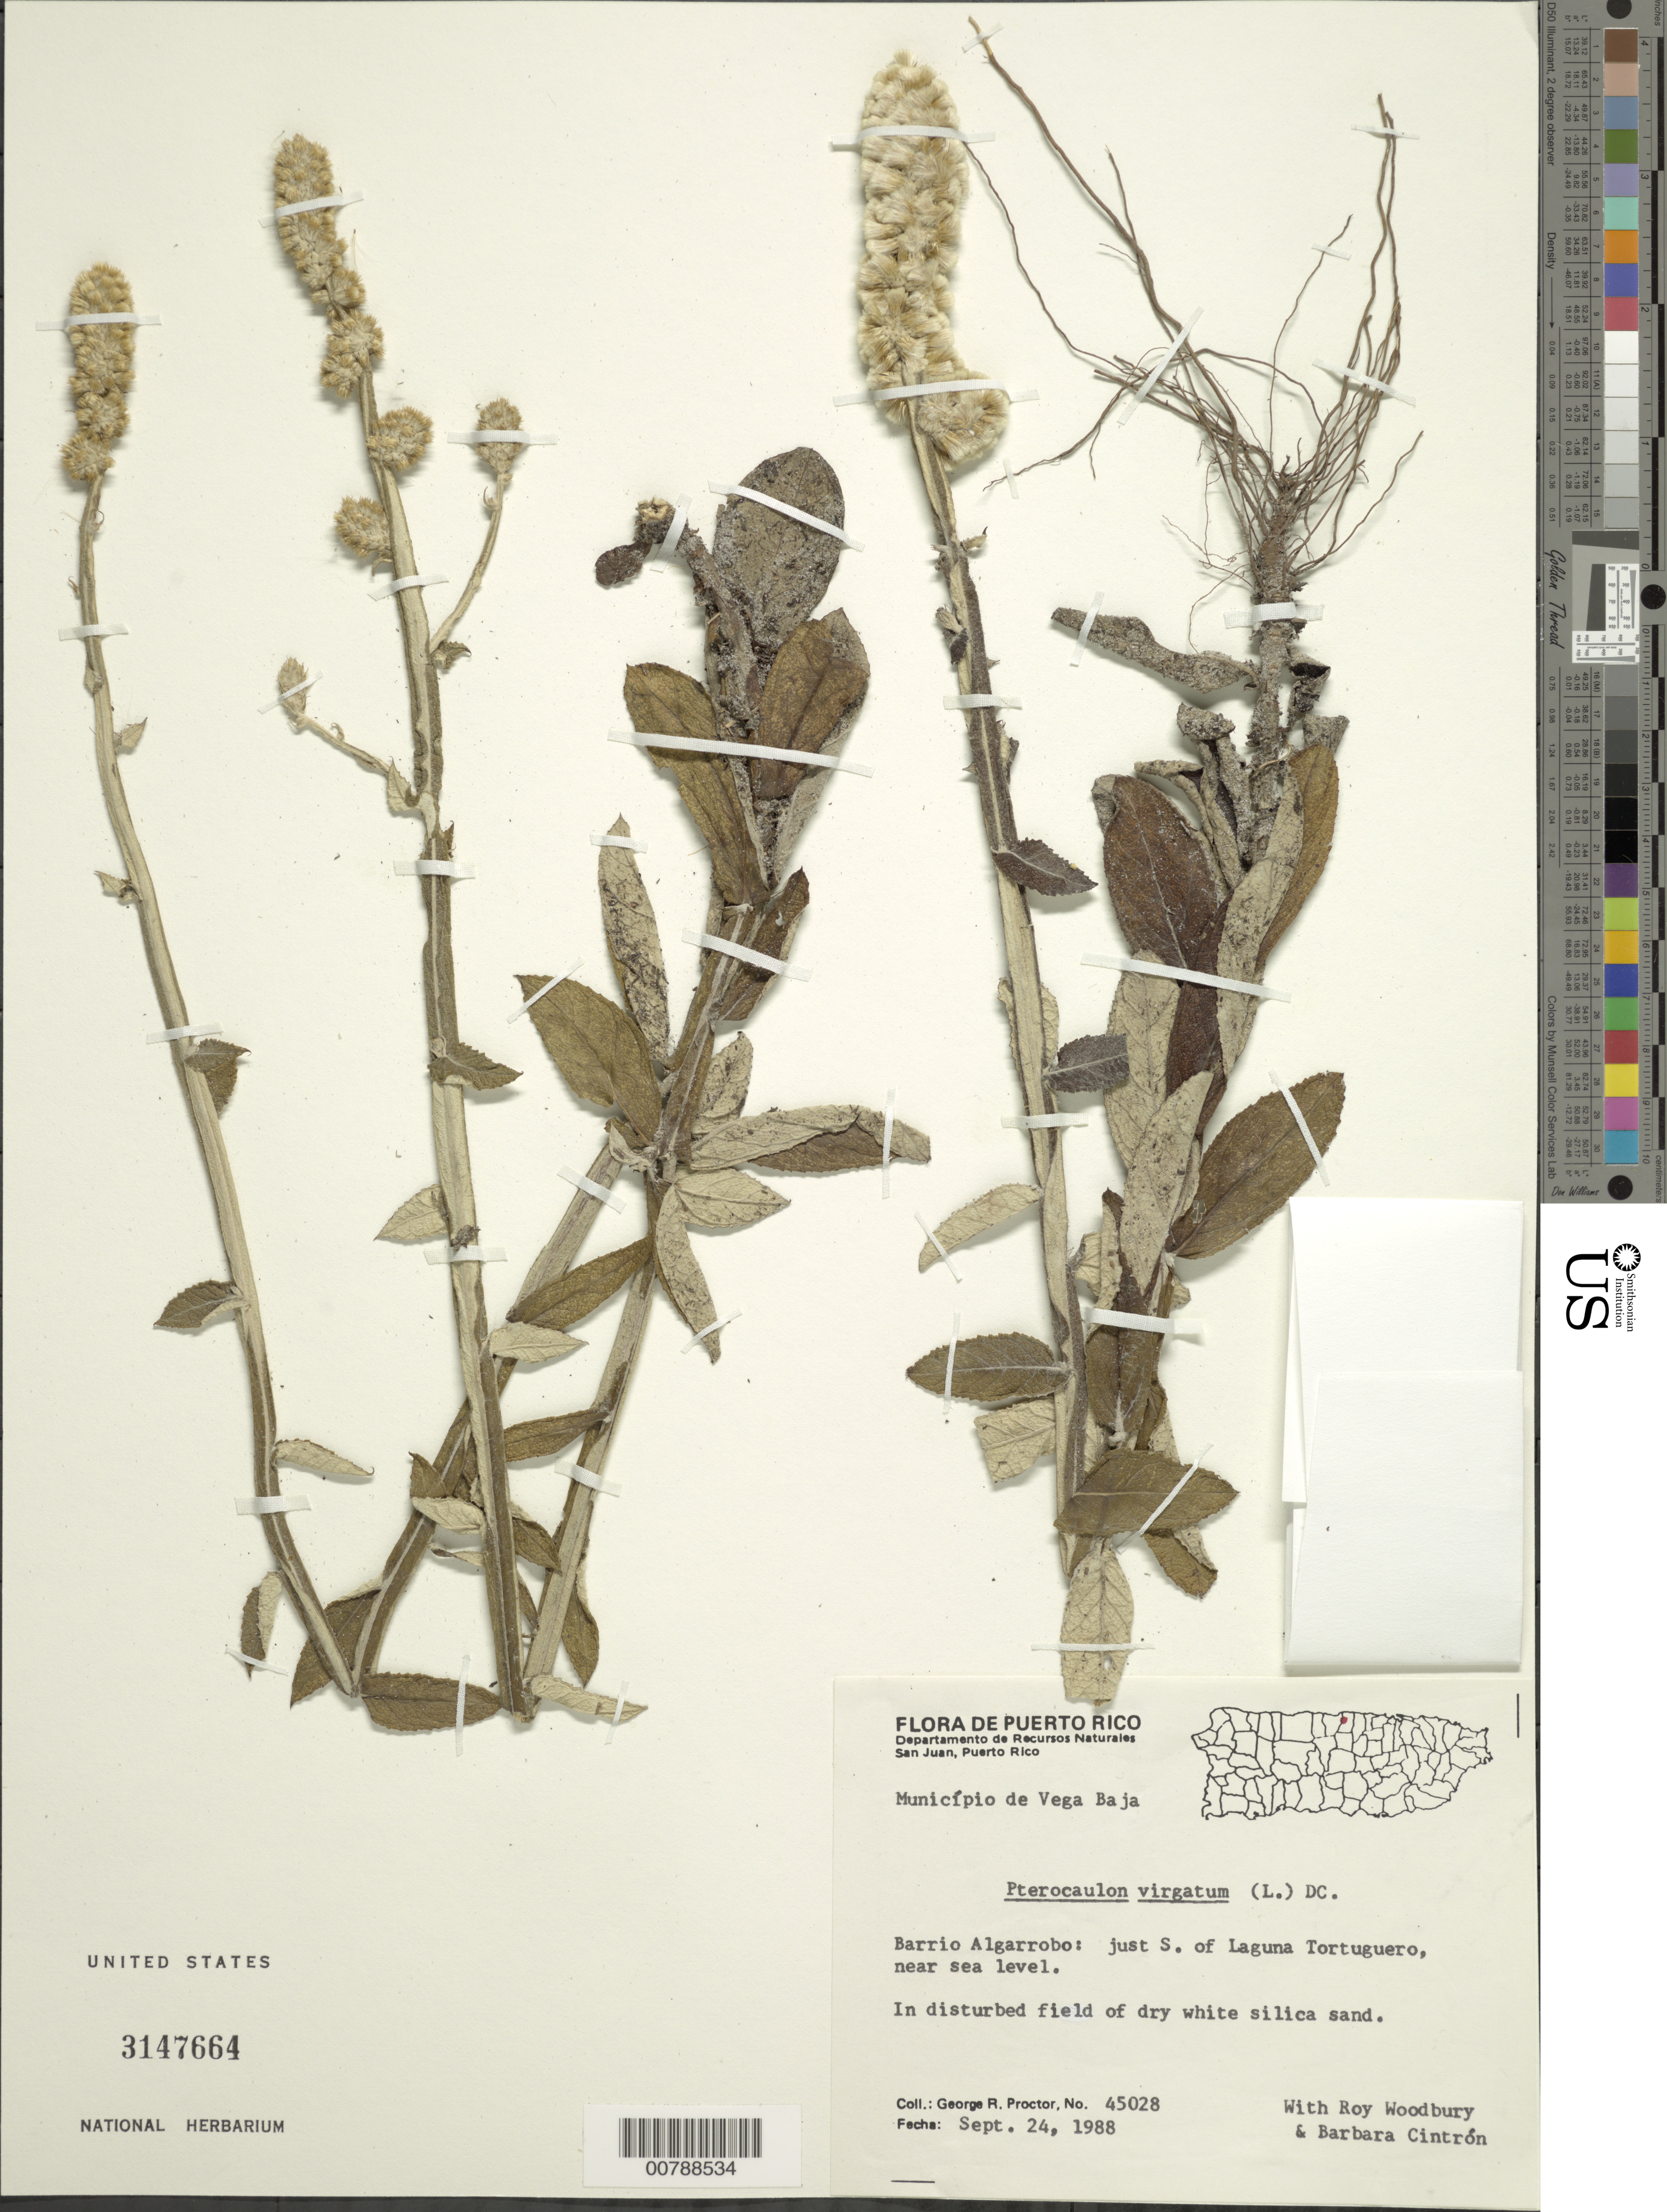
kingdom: Plantae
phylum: Tracheophyta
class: Magnoliopsida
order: Asterales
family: Asteraceae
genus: Pterocaulon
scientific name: Pterocaulon alopecuroides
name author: (Lam.) DC.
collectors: G. R. Proctor, R. O. Woodbury & B. Cintrón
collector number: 45028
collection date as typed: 24 Sep 1988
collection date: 1988-09-24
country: Puerto Rico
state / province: Vega Baja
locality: Municipio de Vega Baja. Barrio Algarrobo: just S of Laguna Tortuguero, near sea level. In disturbed field of dry white silica sand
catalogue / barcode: US 3147664